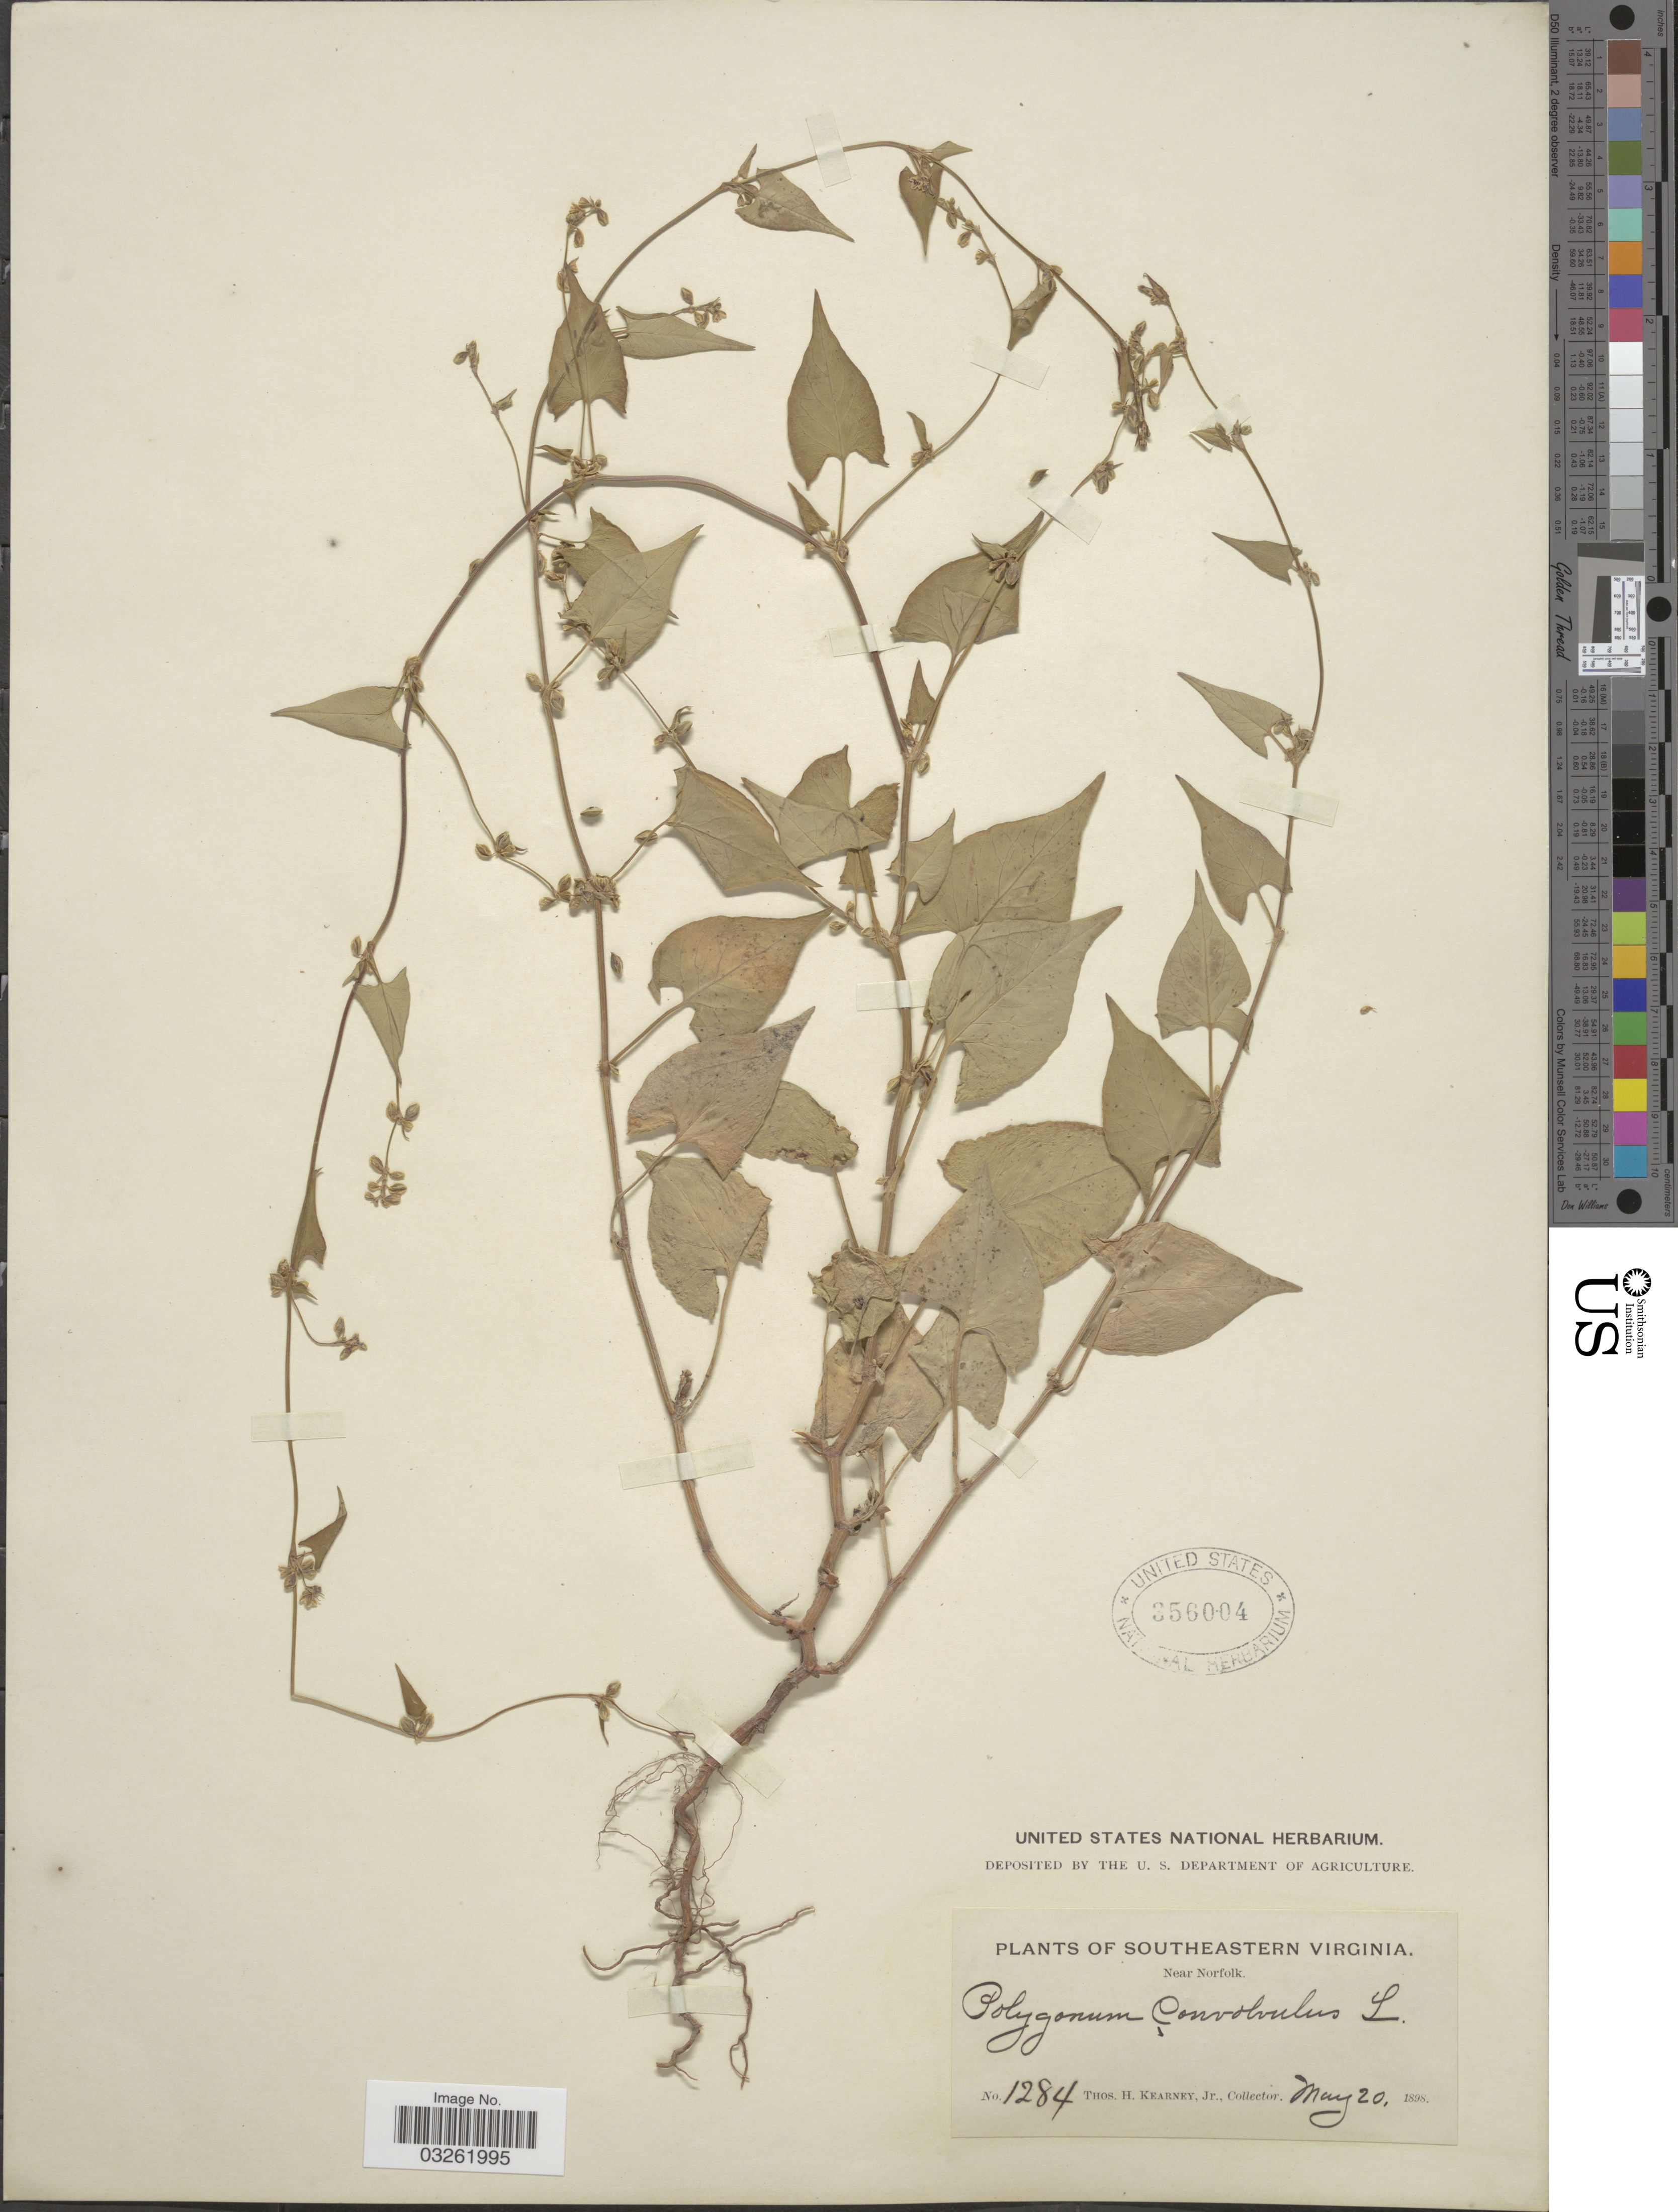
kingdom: Plantae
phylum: Tracheophyta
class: Magnoliopsida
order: Caryophyllales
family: Polygonaceae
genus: Fallopia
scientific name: Fallopia convolvulus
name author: (L.) Á. Löve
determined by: Strong, M. T., (US), Smithsonian Institution - National Museum of Natural History (UNITED STATES)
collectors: T. H. Kearney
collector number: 1284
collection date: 1898-05-20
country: United States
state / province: Virginia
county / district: City of Norfolk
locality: Southeastern Virginia. Near Norfolk.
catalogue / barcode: US 356004